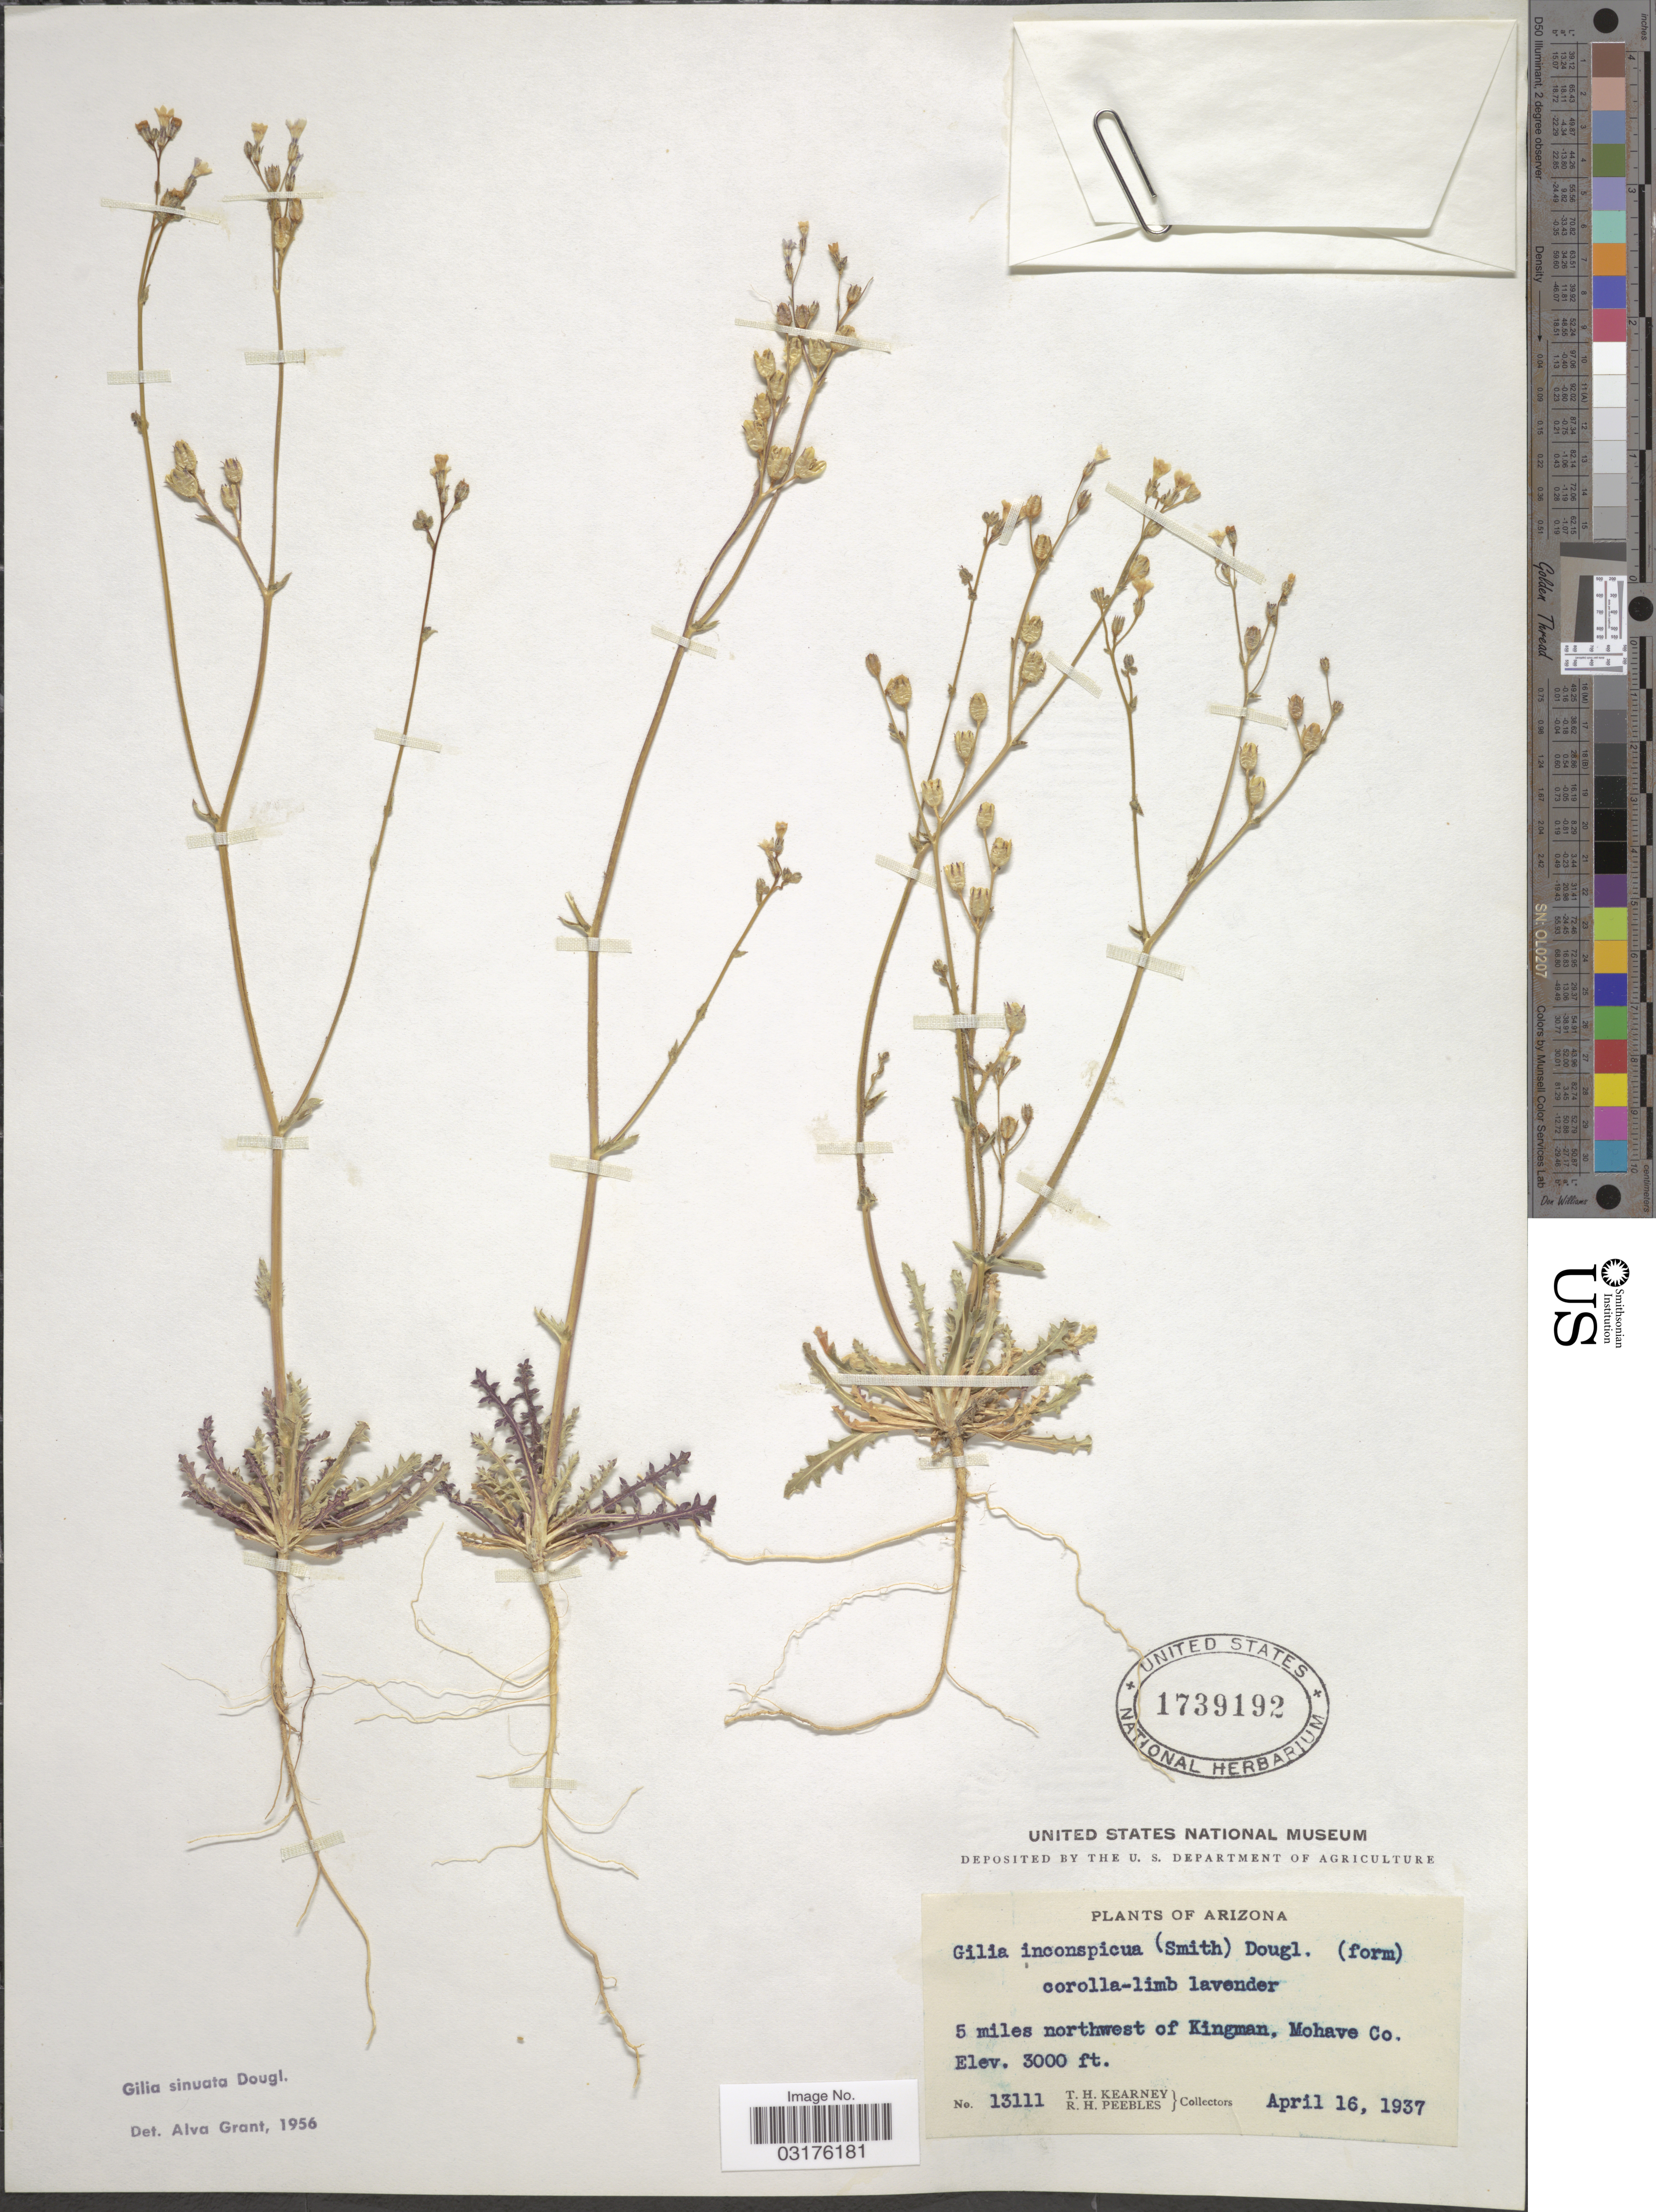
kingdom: Plantae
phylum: Tracheophyta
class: Magnoliopsida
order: Ericales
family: Polemoniaceae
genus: Gilia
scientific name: Gilia sinuata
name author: Douglas ex Benth.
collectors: T. H. Kearney & R. H. Peebles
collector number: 13111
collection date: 1937-04-16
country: United States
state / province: Arizona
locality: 5 miles northwest of Kingman, Mohave Co.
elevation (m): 914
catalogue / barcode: US 1739192